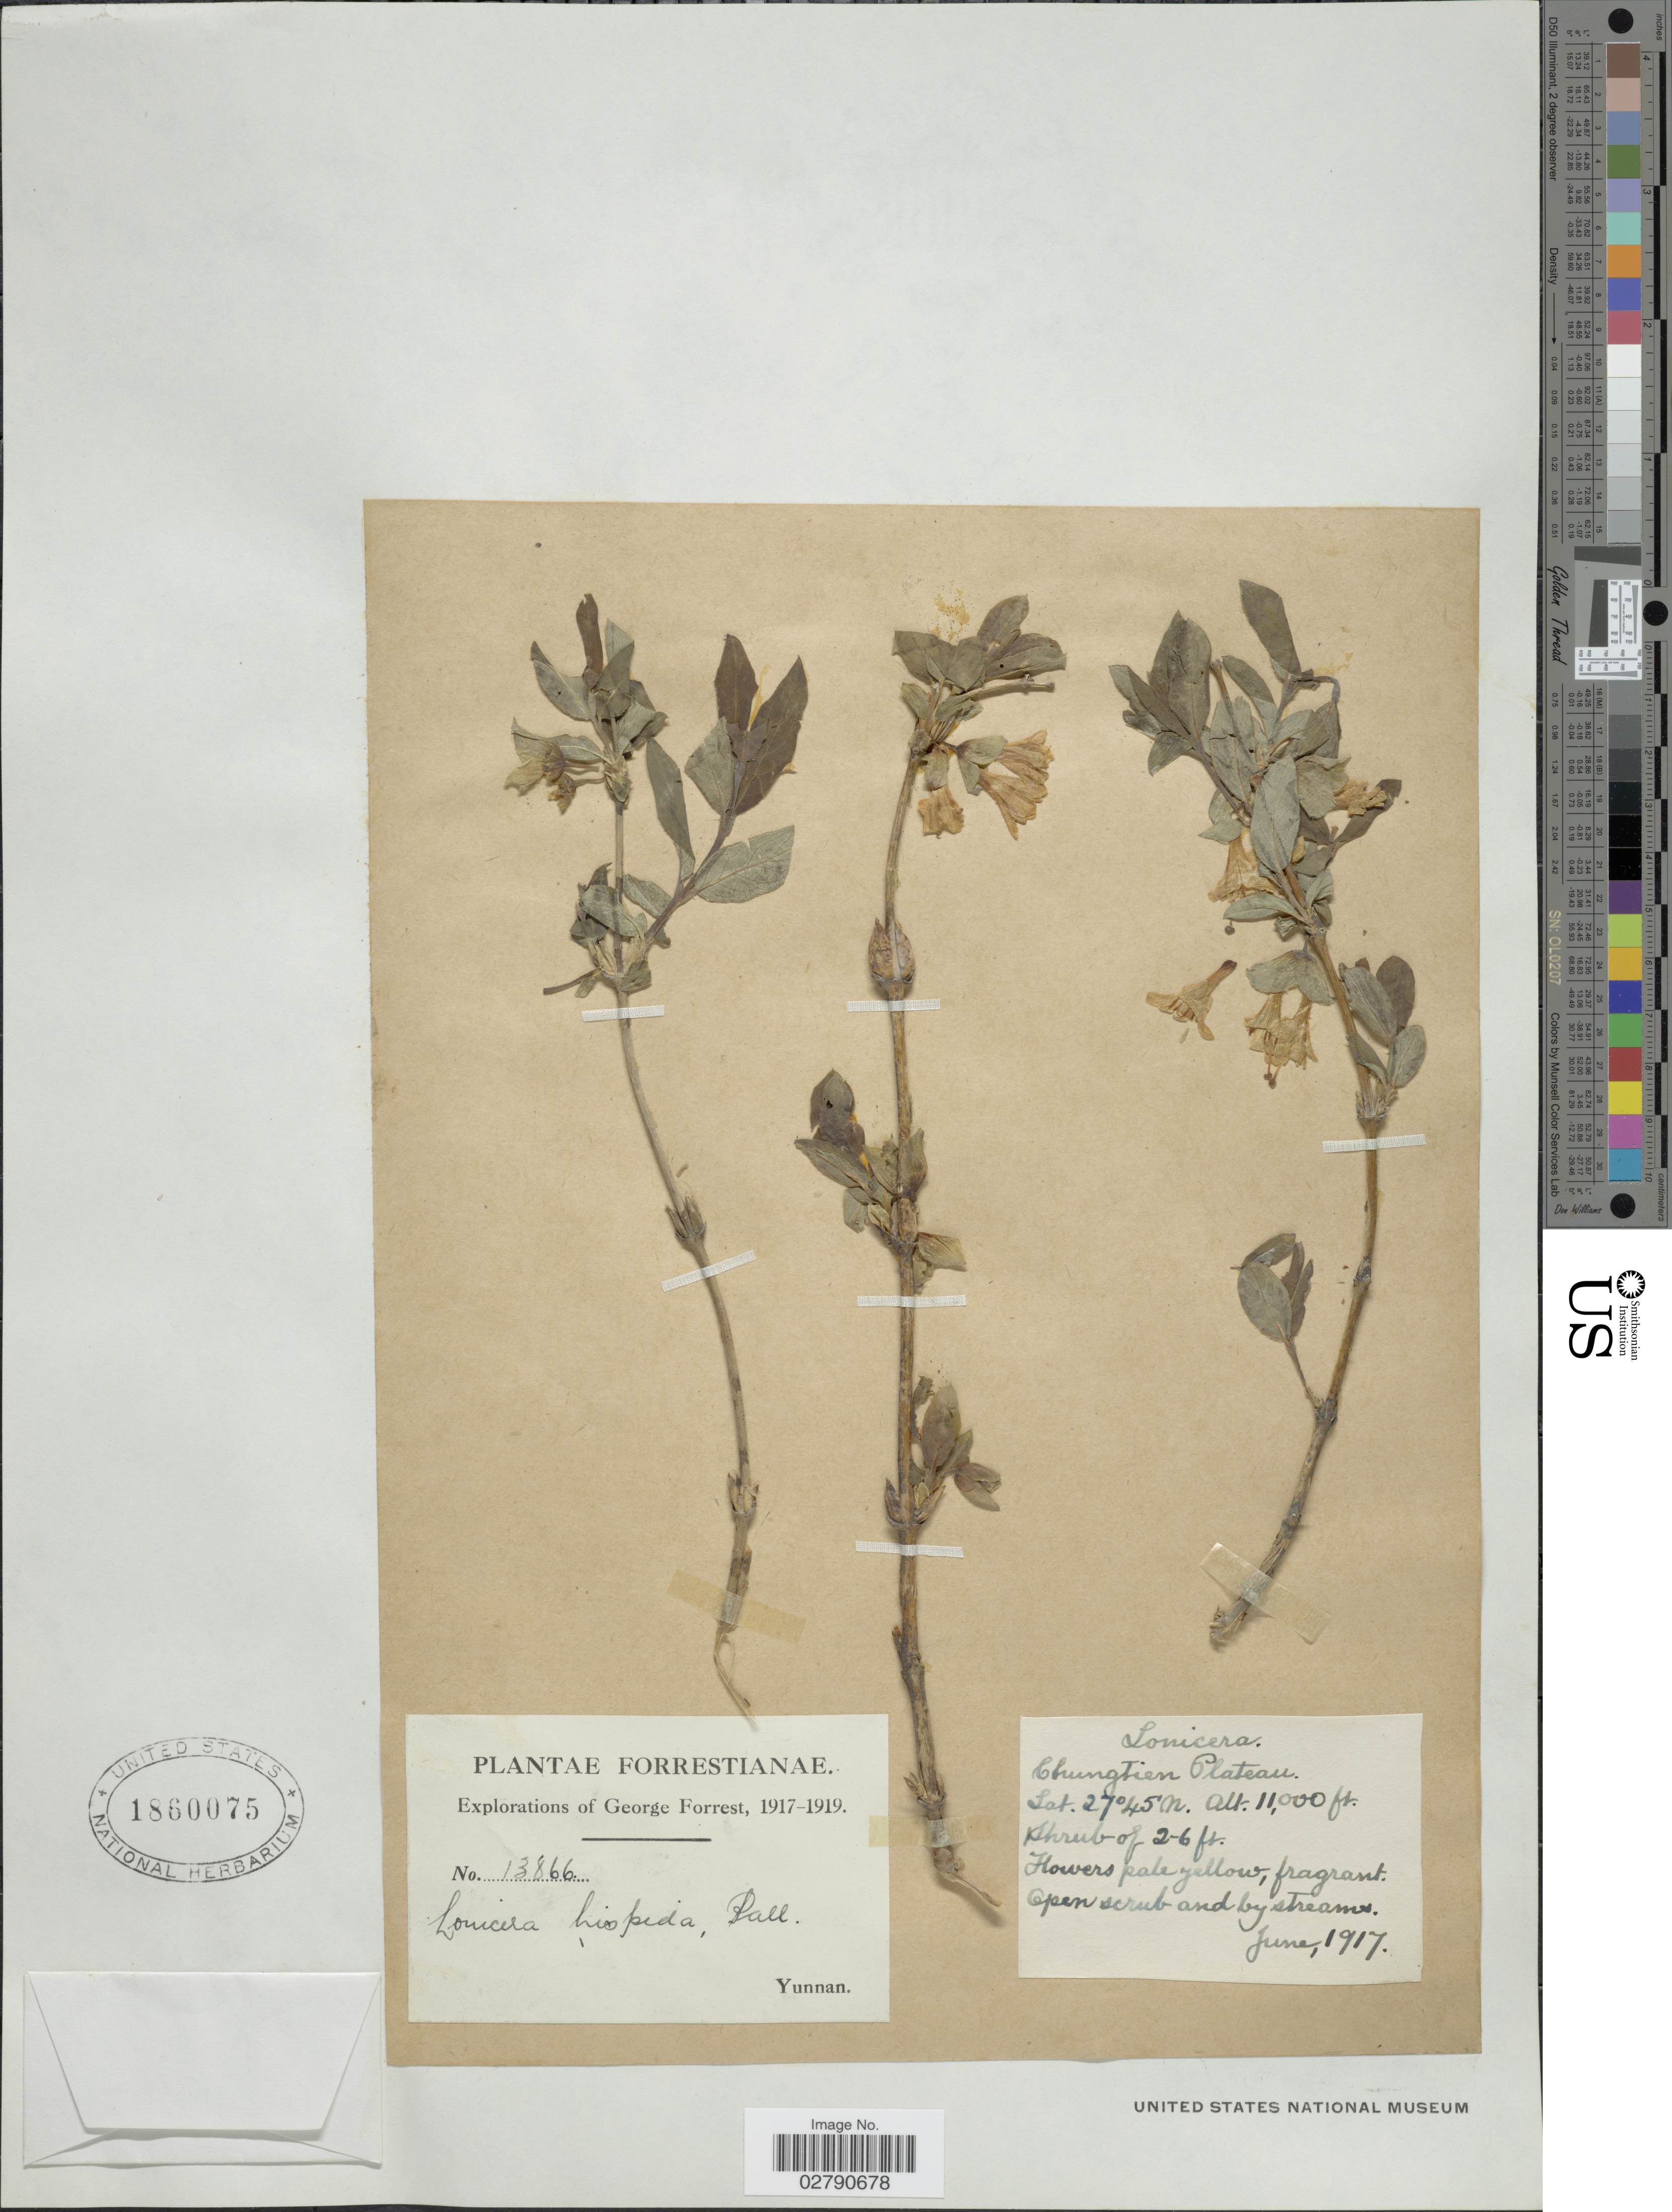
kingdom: Plantae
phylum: Tracheophyta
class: Magnoliopsida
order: Dipsacales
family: Caprifoliaceae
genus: Lonicera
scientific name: Lonicera hispida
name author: Pall. ex Roem. & Schult.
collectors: G. Forrest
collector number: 13866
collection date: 1917-06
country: China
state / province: Yunnan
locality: Chungtien Plateau.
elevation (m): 3353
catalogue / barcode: US 1860075